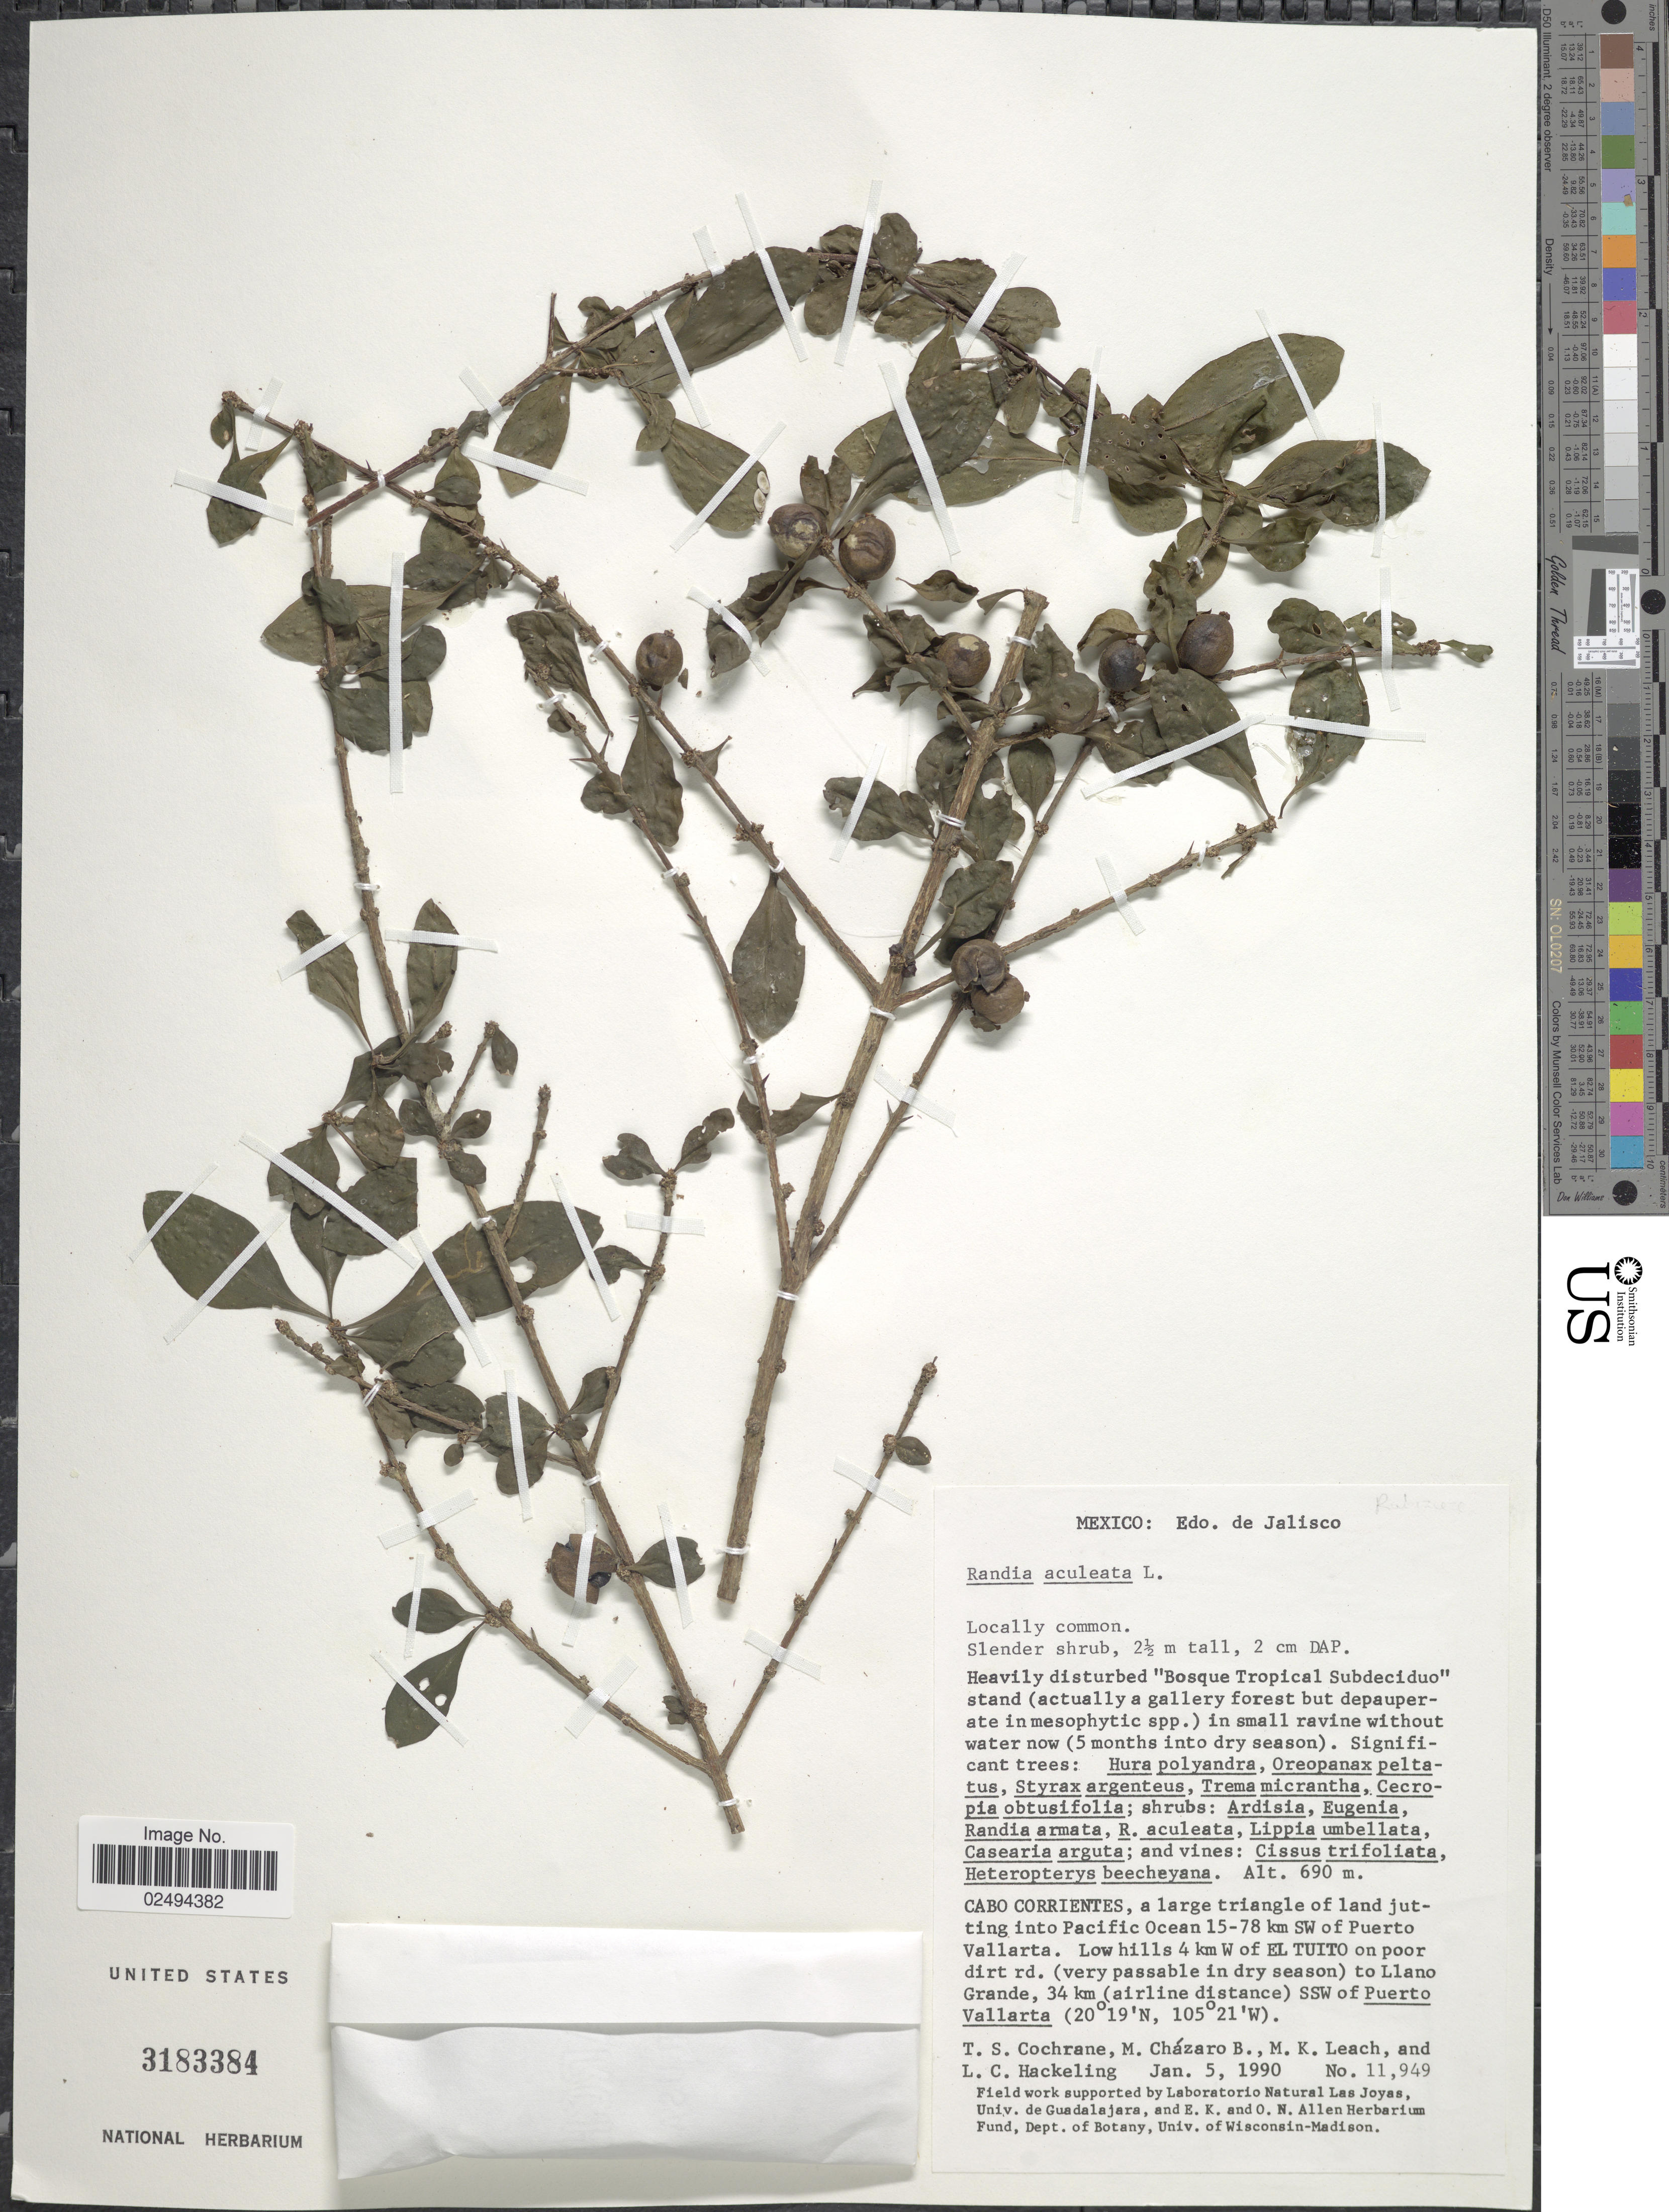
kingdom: Plantae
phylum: Tracheophyta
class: Magnoliopsida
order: Gentianales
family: Rubiaceae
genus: Randia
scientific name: Randia aculeata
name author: L.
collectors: T. S. Cochrane, M. Chazaro B., M. Leach & L. Hackeling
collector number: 11949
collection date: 1990-01-05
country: Mexico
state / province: Jalisco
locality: Edo. de Jalisco. Cabo Corrientes, a large traingle of land jutting into Pacific Ocean 15-78 km SW of Puerto Vallarta. Low hills 4 km W of El Tuito on poor dirt rd. (very passable in dry season) to Llano Grande, 34 km (airline distance) SSW of Puerto Vallarta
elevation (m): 690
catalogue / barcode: US 3183384